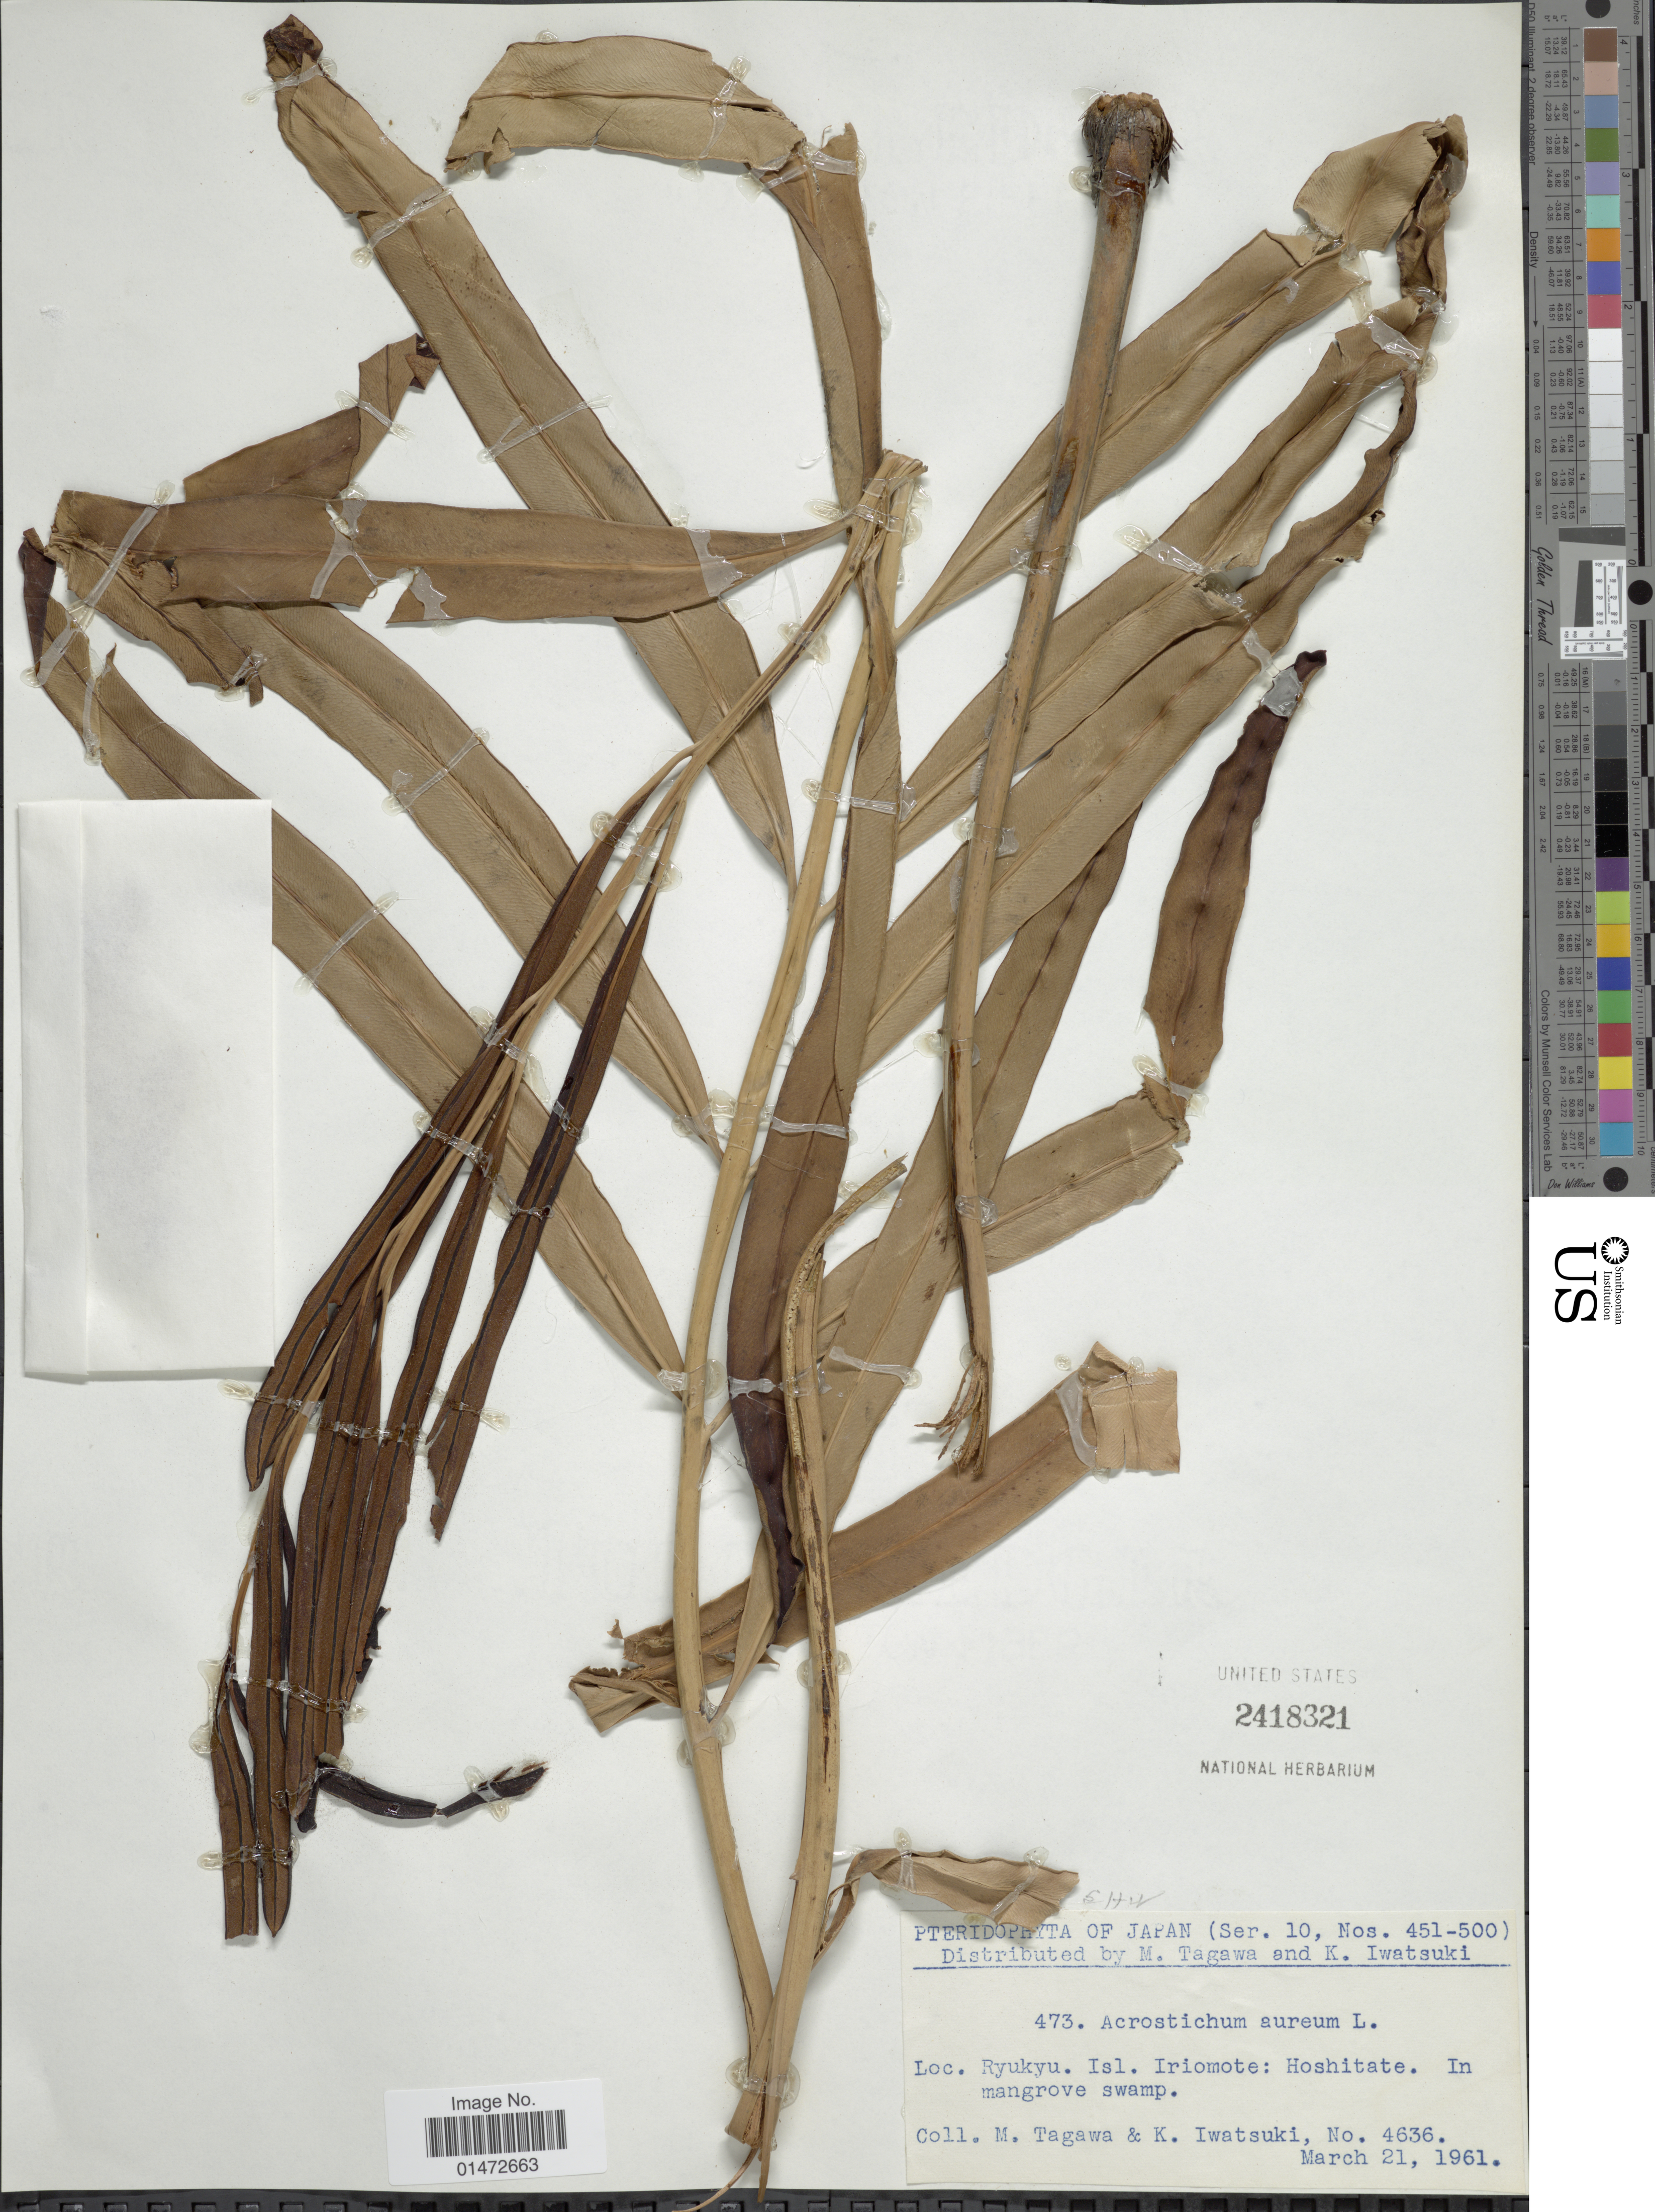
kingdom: Plantae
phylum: Tracheophyta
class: Polypodiopsida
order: Polypodiales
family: Pteridaceae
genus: Acrostichum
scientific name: Acrostichum aureum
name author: L.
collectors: M. Tagawa & K. Iwatsuki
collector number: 4636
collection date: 1961-03-21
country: Japan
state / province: Okinawa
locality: Ryukyu. Isl. Iriomote: Hoshitate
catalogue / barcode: US 2418321